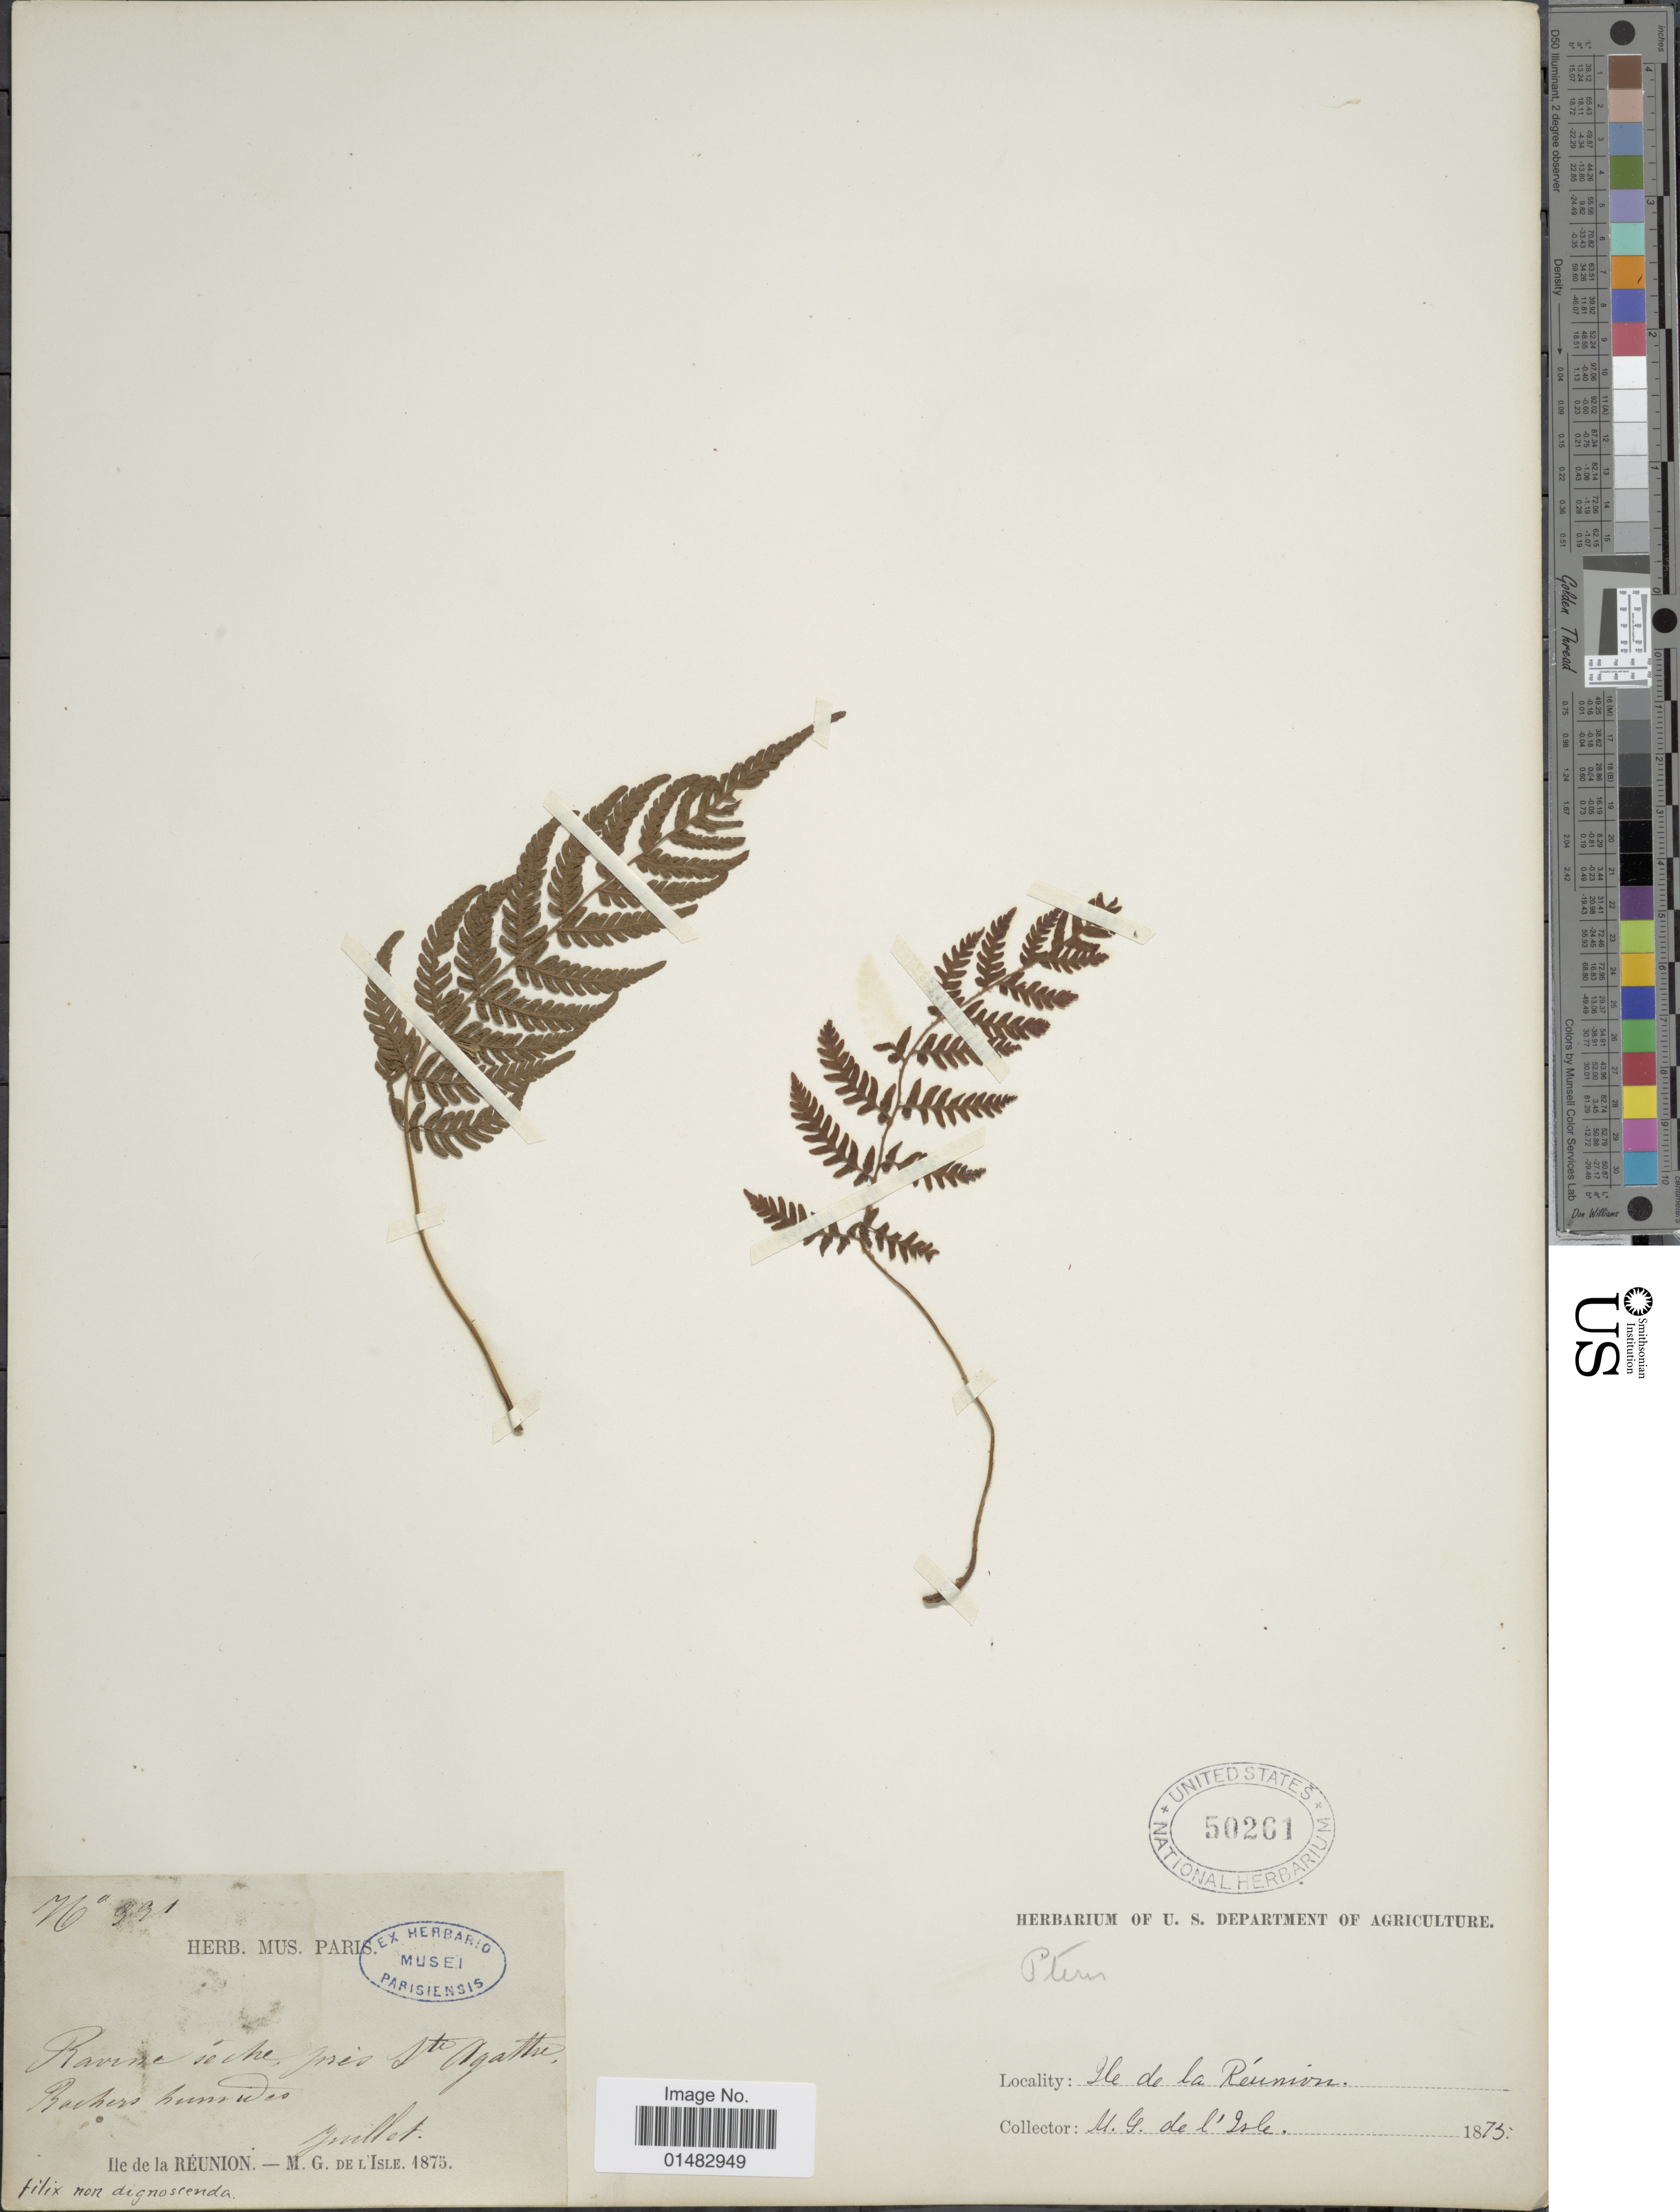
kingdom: Plantae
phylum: Tracheophyta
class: Polypodiopsida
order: Polypodiales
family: Pteridaceae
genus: Pteris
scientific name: Pteris sp.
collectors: M. de L'Isle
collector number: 931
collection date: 1873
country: Reunion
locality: Ile de la Reunion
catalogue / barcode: US 50201